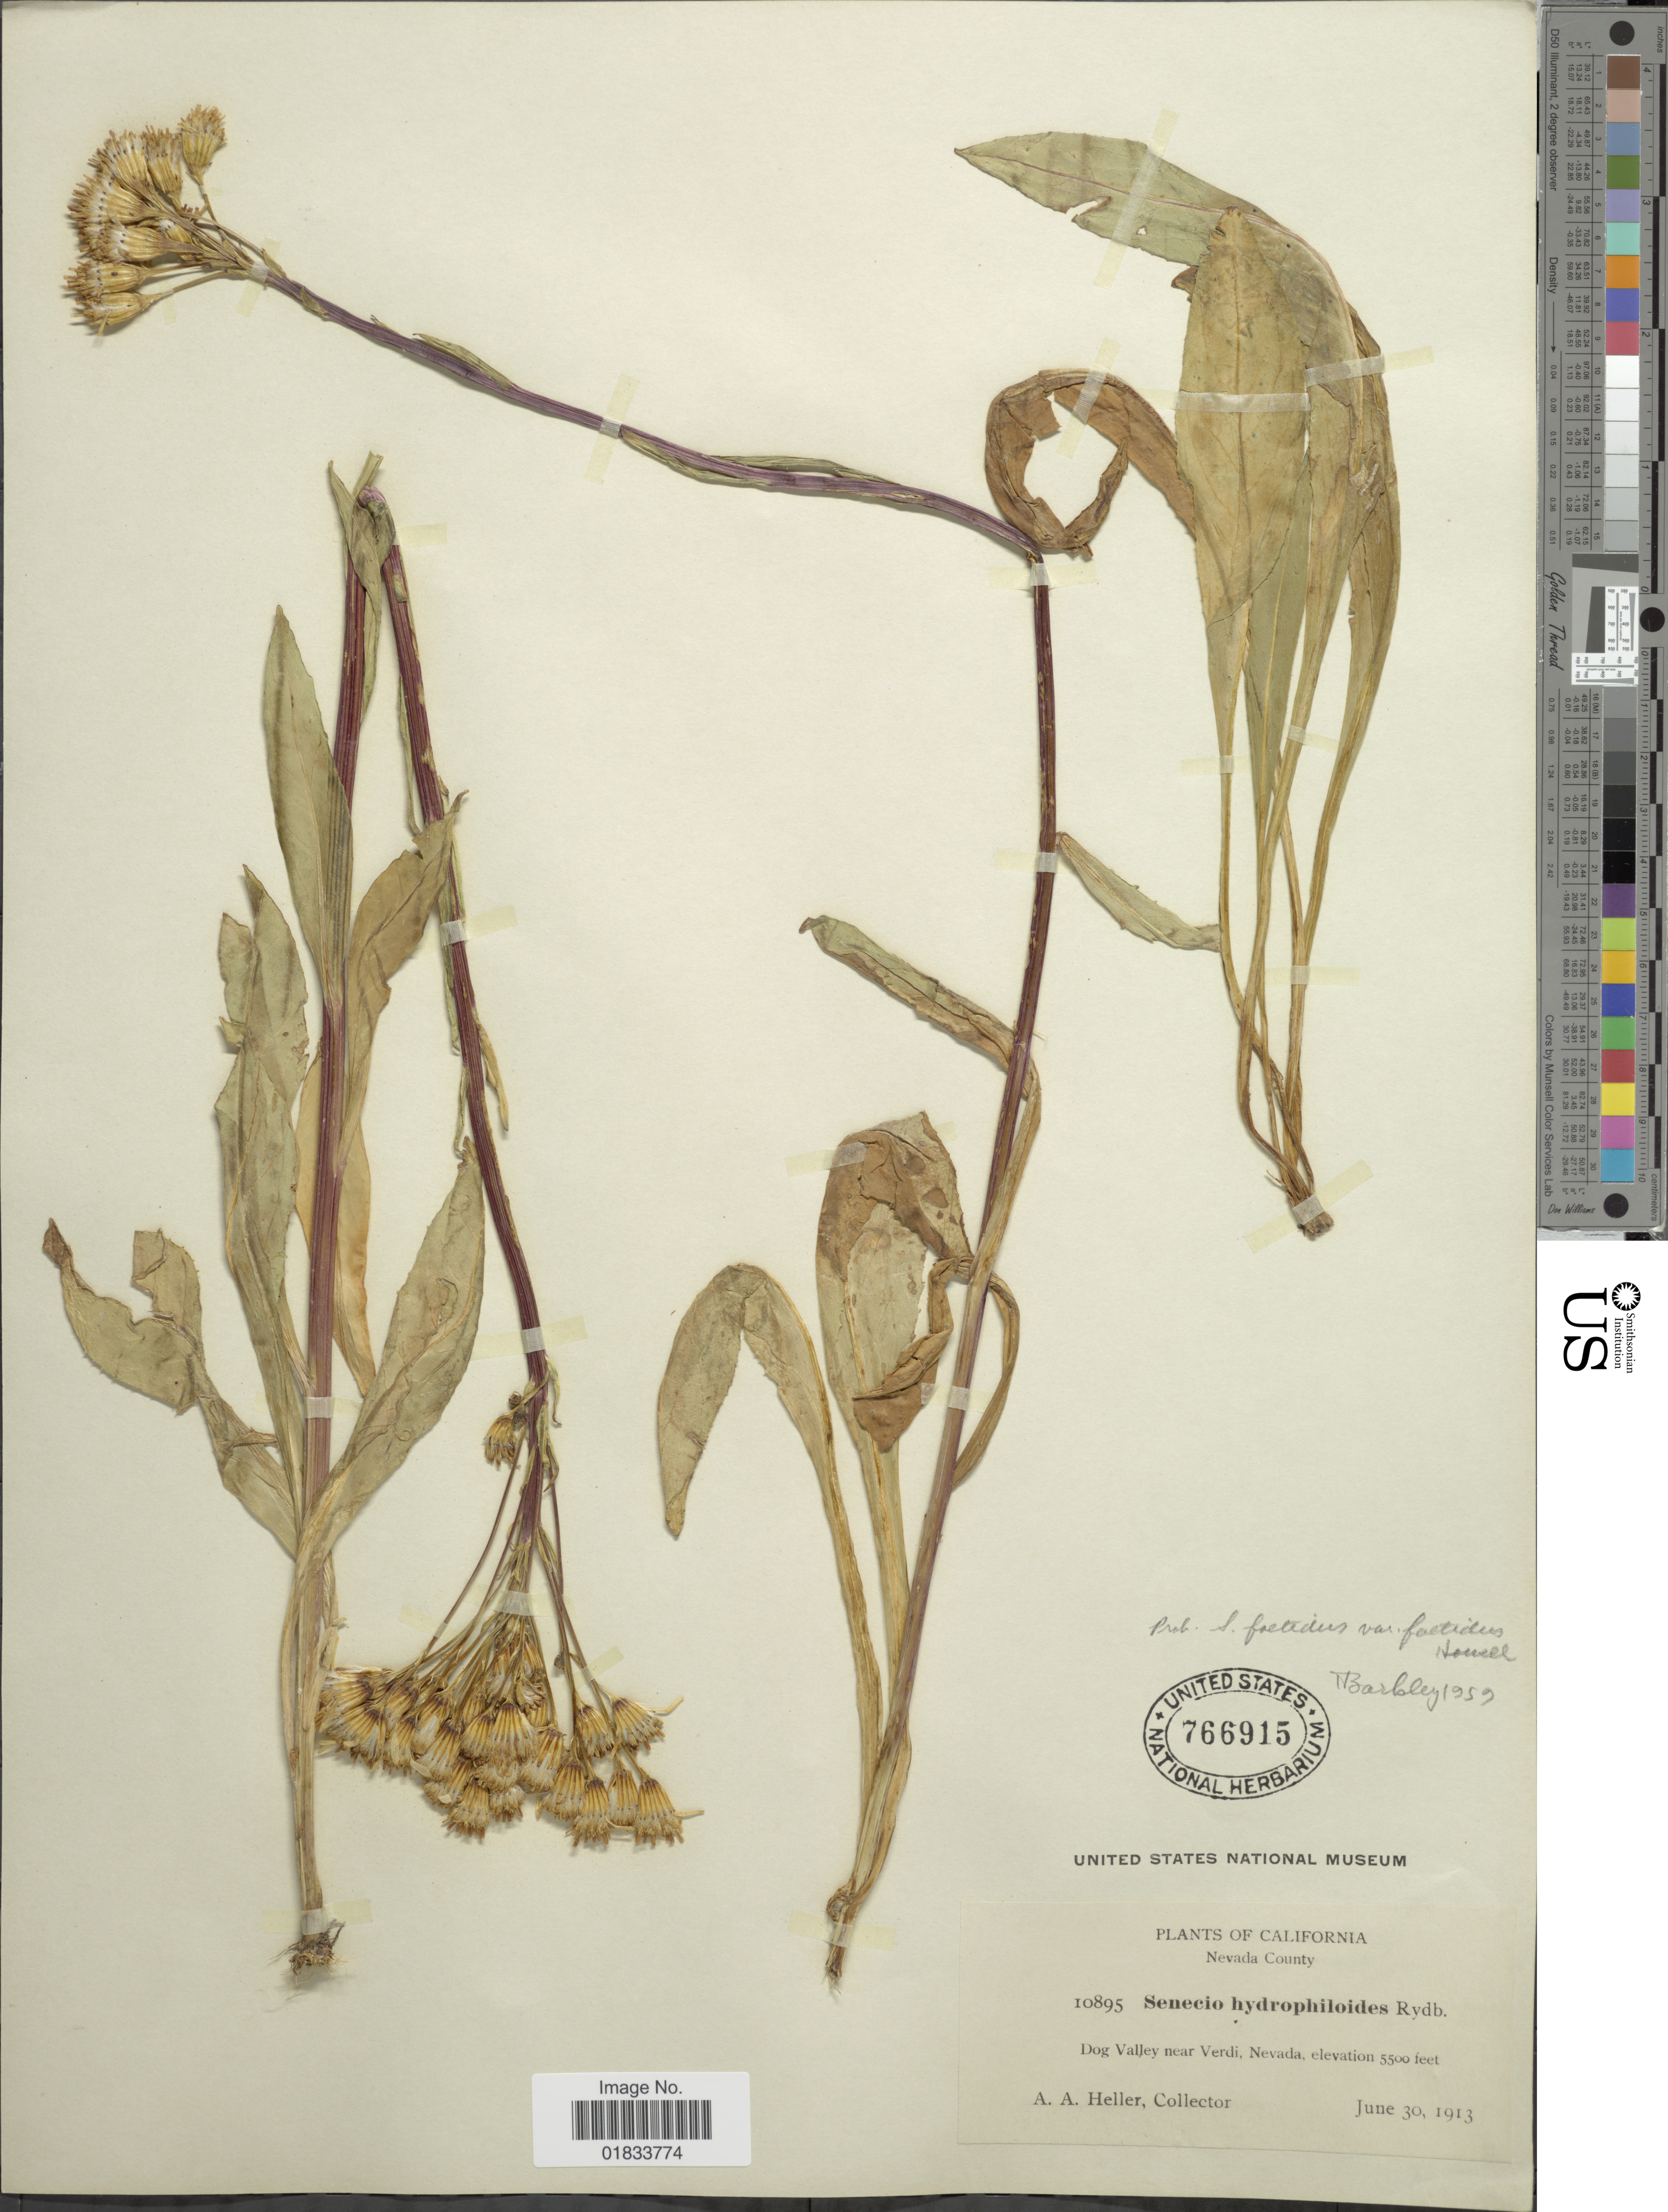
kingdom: Plantae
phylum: Tracheophyta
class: Magnoliopsida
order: Asterales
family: Asteraceae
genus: Senecio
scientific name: Senecio hydrophiloides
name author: Rydb.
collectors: A. A. Heller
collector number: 10895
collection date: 1913-06-30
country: United States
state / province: California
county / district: Nevada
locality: Dog Valley near Verdi, Nevada, Nevada County, California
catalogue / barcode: US 766915